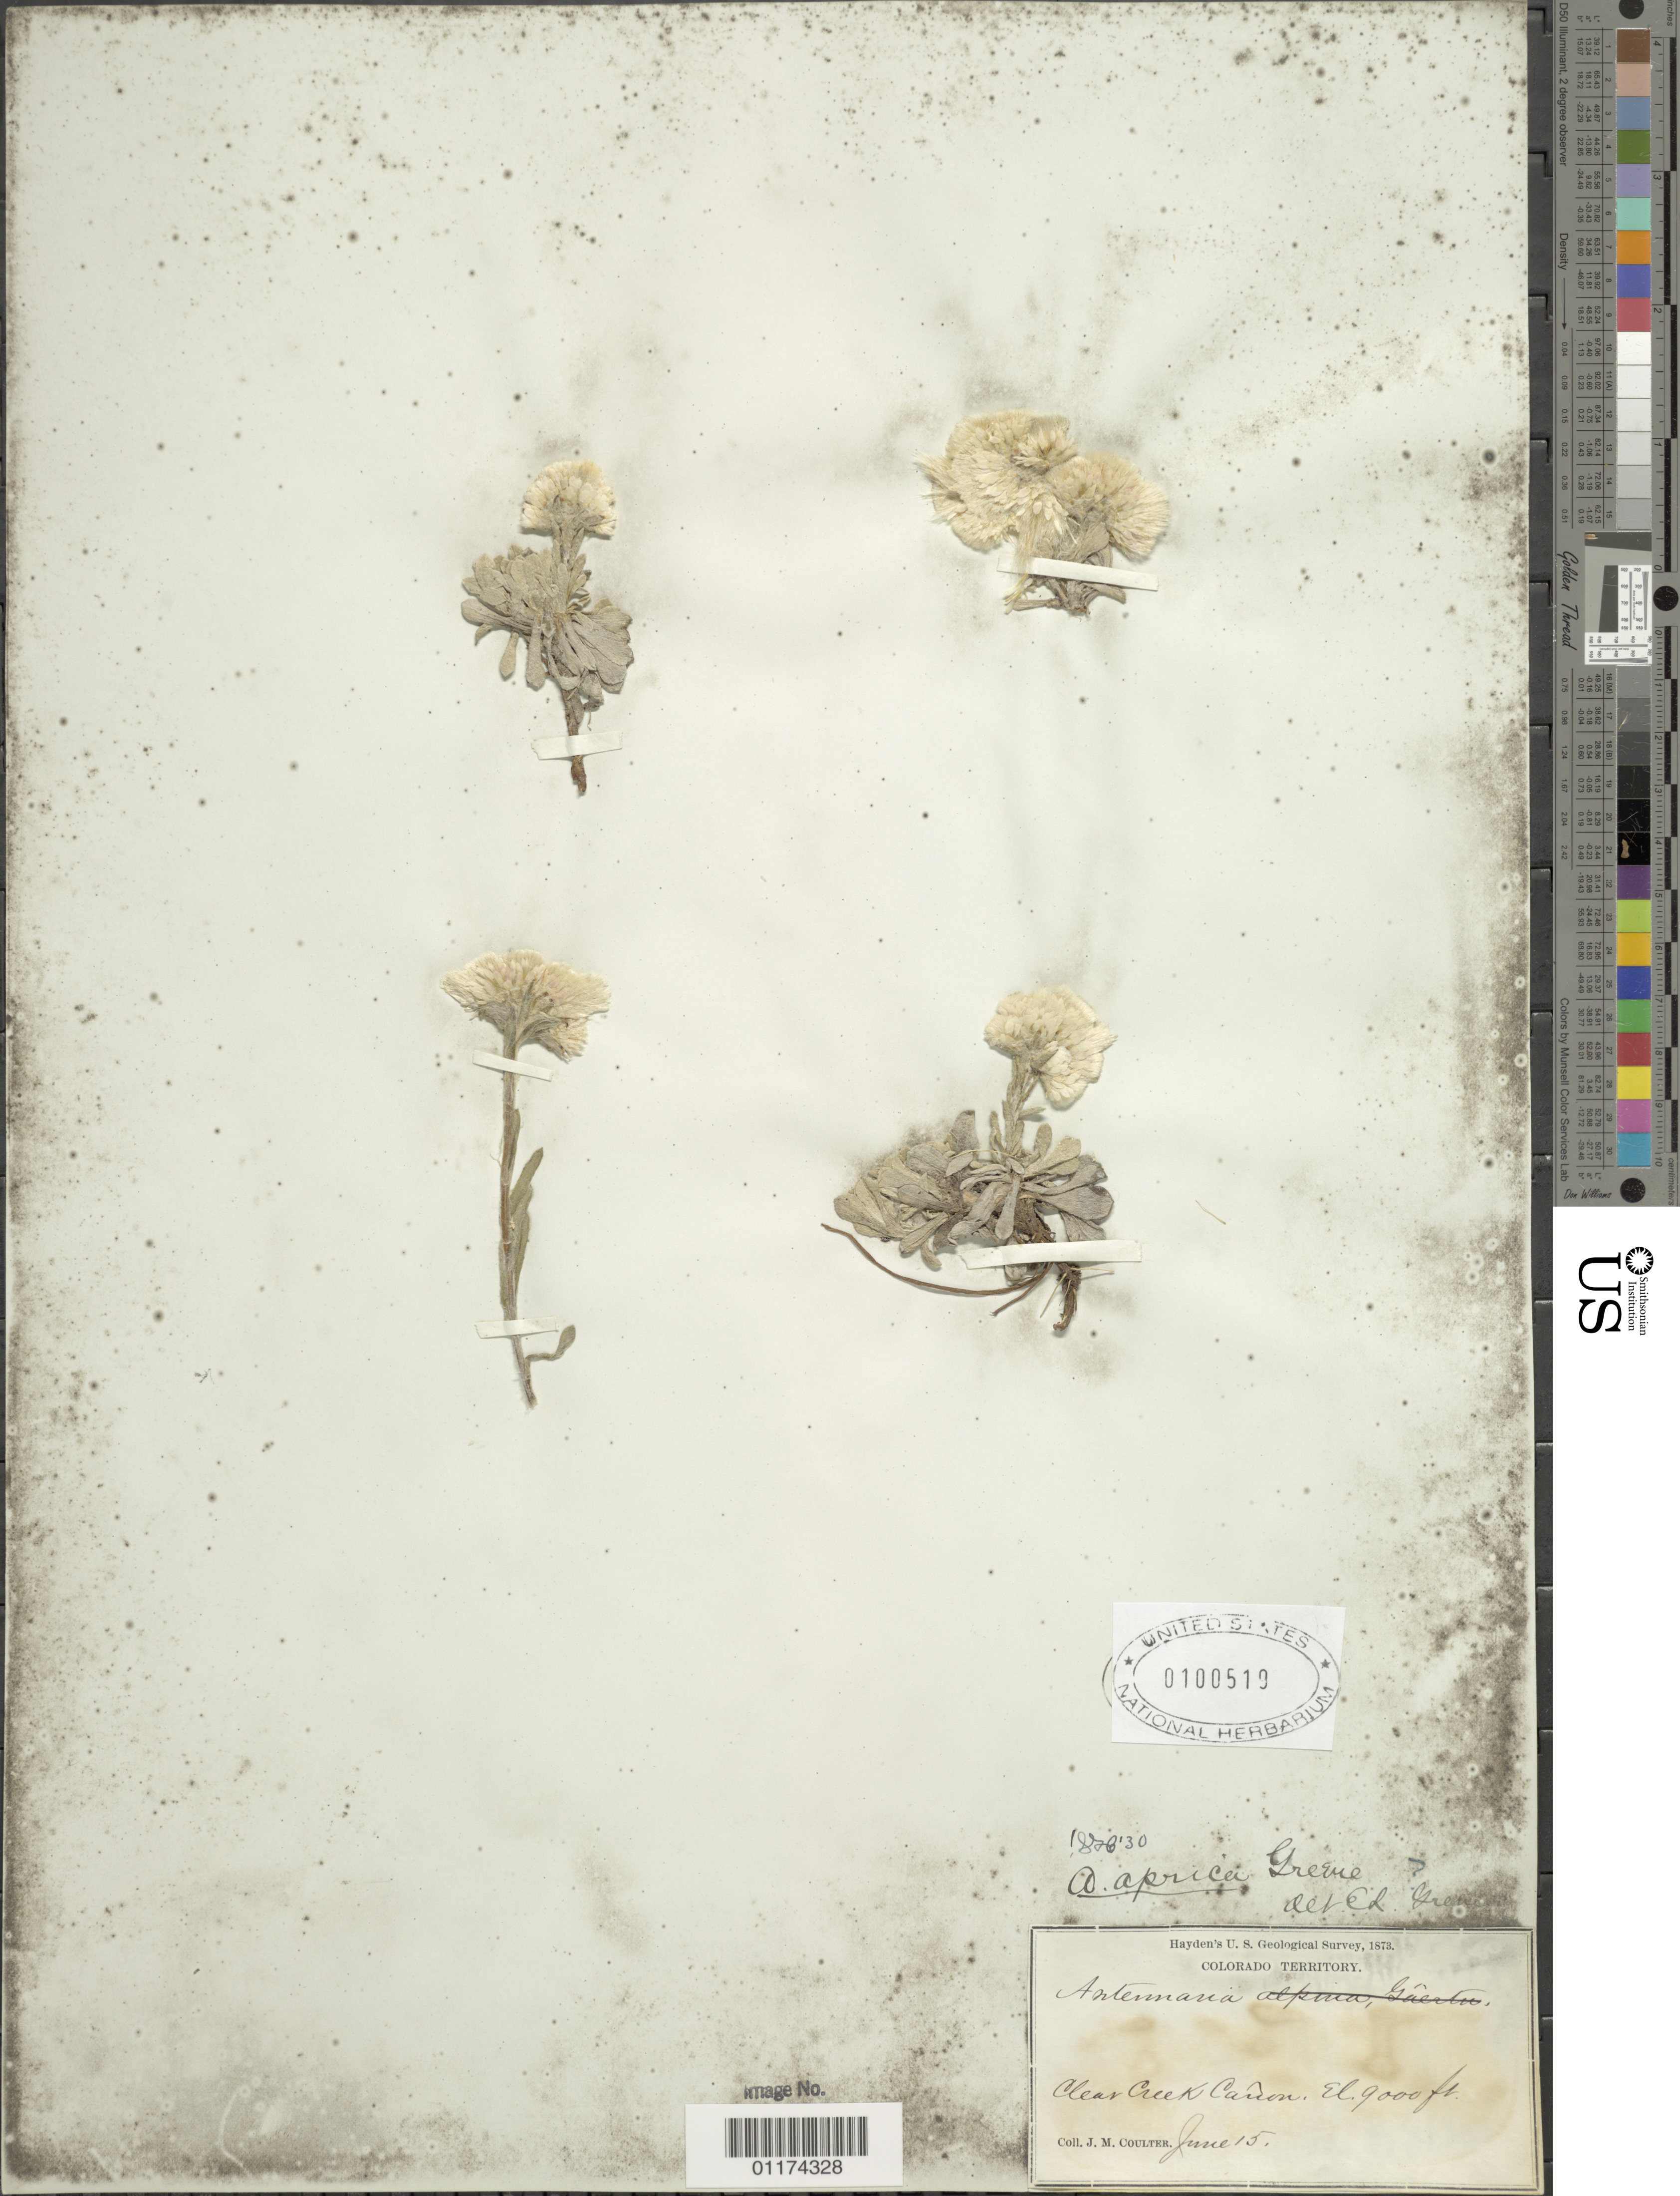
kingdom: Plantae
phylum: Tracheophyta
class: Magnoliopsida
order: Asterales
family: Asteraceae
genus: Antennaria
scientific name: Antennaria aprica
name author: Greene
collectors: J. M. Coulter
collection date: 1873-06-15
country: United States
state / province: Colorado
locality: Clear Creek Canyon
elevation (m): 2743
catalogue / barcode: US 100519